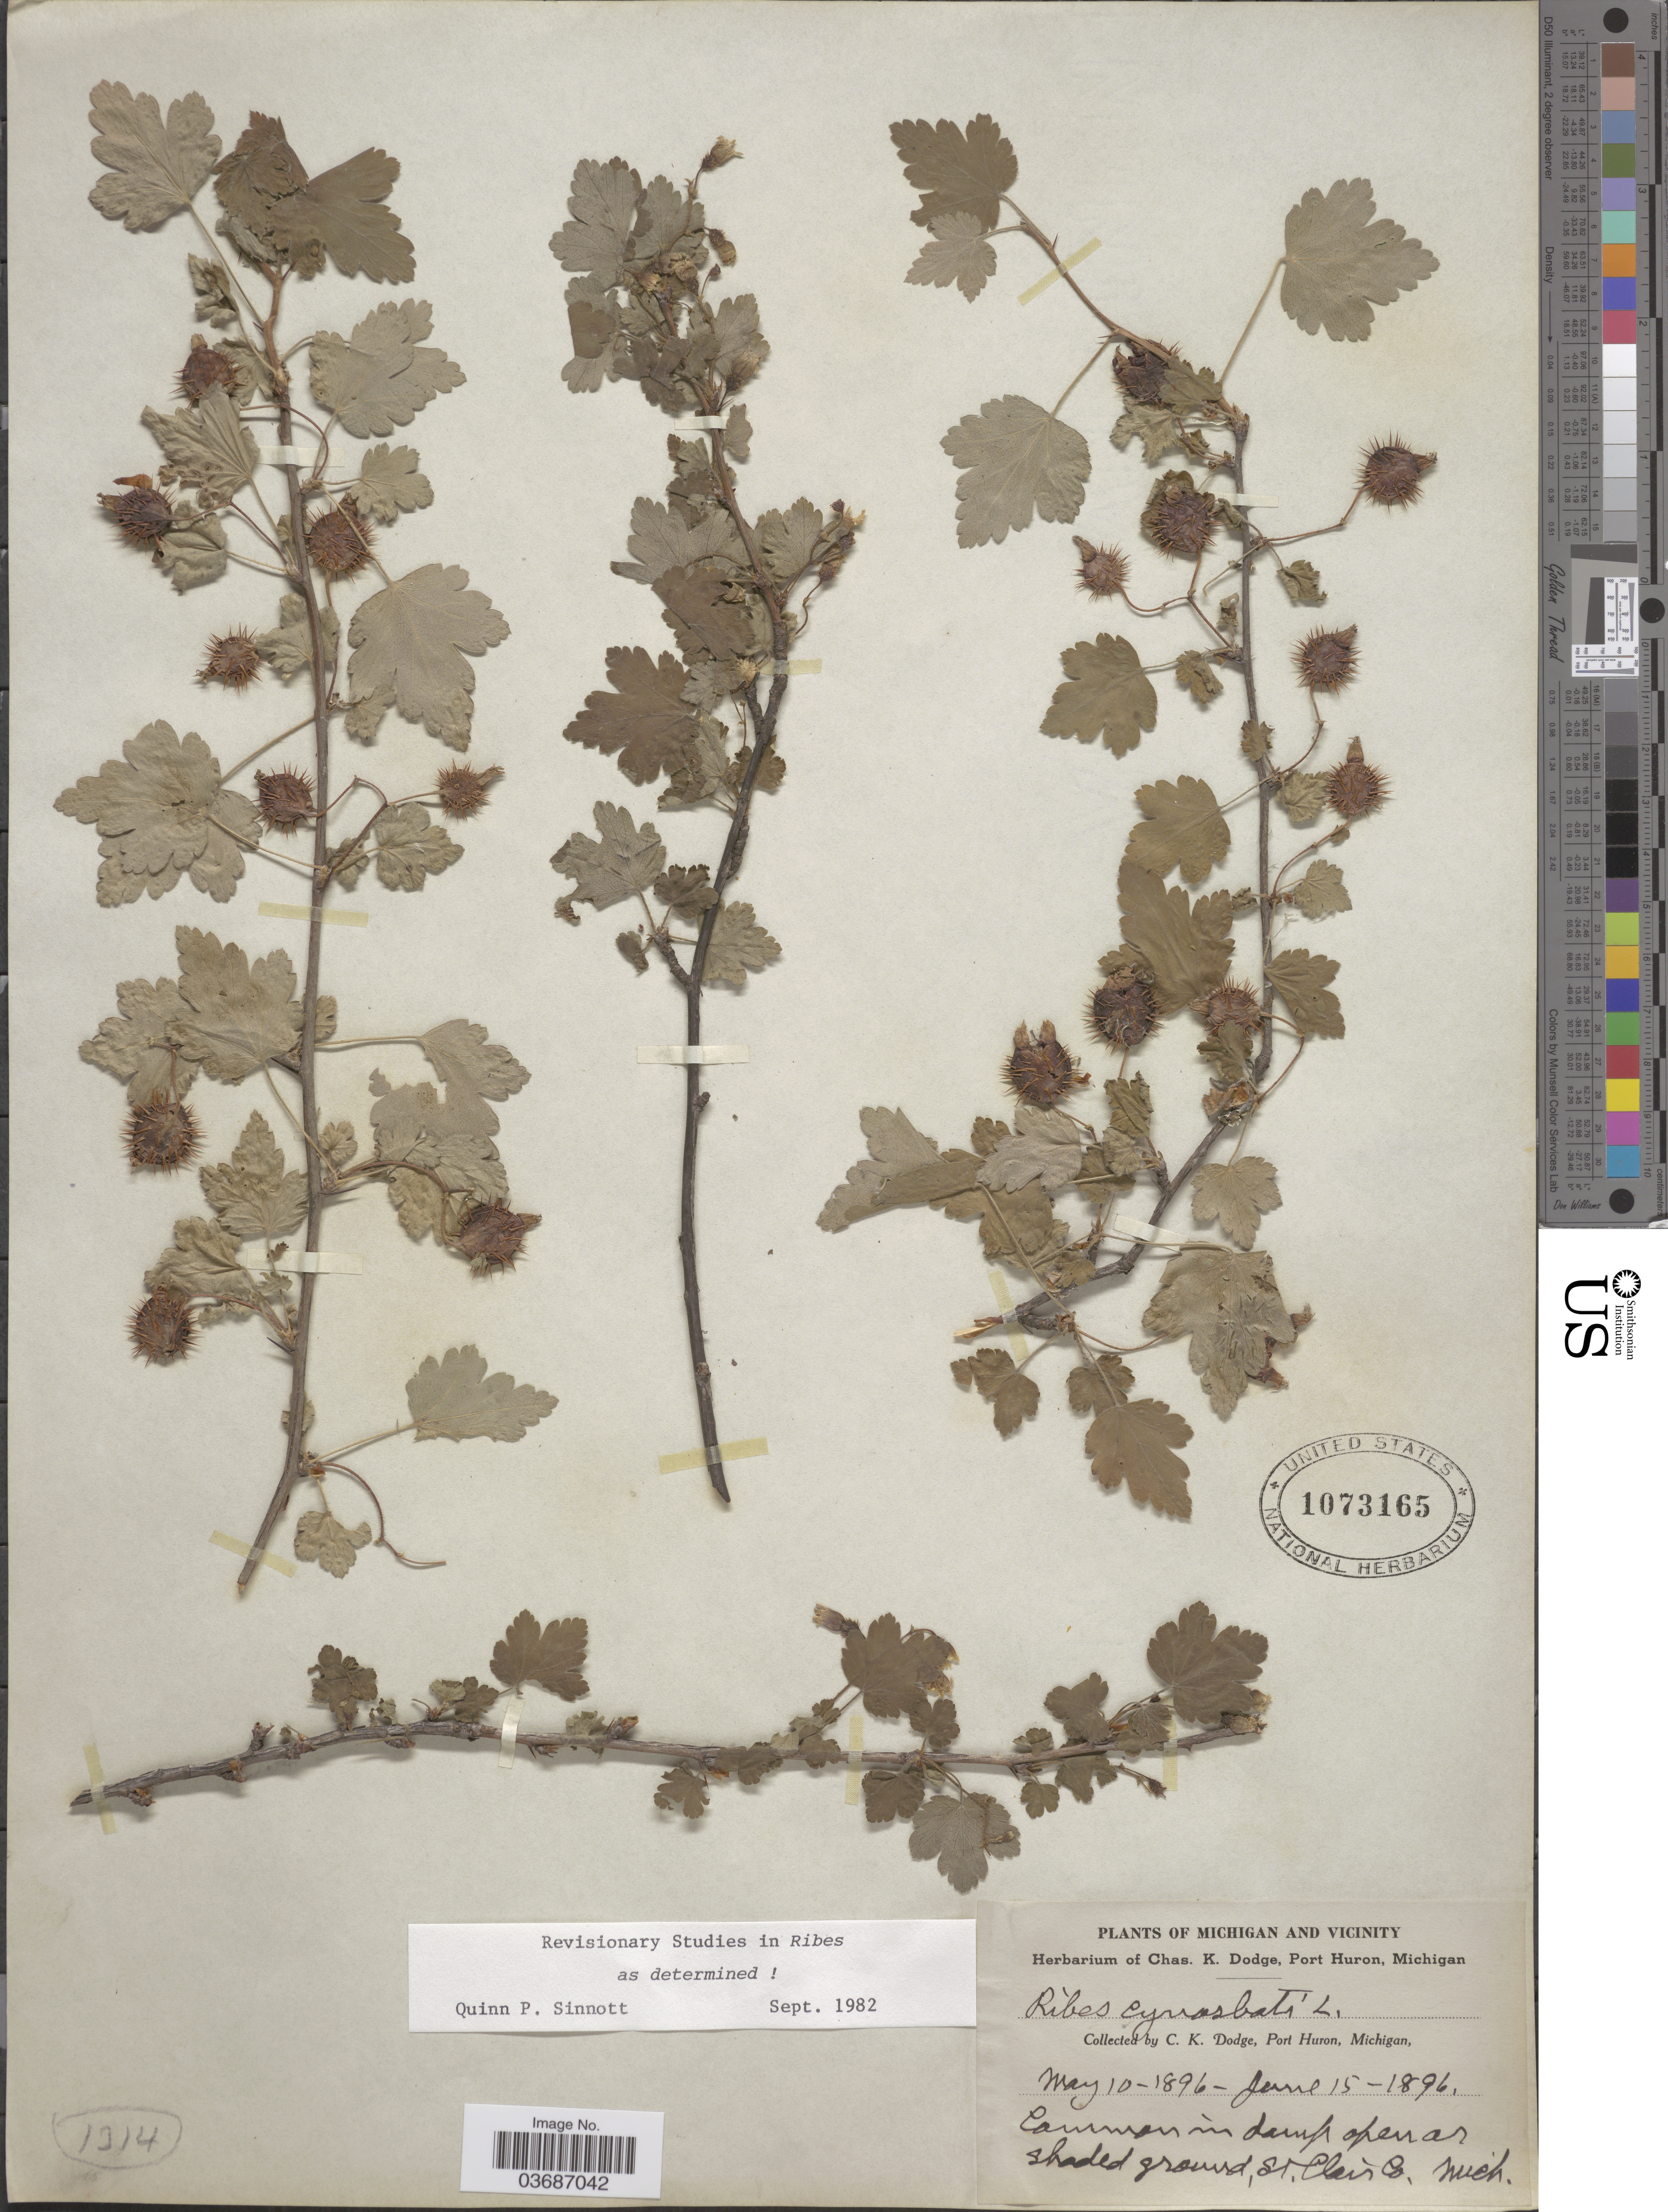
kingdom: Plantae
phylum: Tracheophyta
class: Magnoliopsida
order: Saxifragales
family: Grossulariaceae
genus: Ribes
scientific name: Ribes cynosbati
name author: L.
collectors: C. K. Dodge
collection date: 1896-05-10/1896-06-15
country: United States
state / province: Michigan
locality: Michigan and vicinity. St. Clair Co.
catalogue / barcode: US 1073165